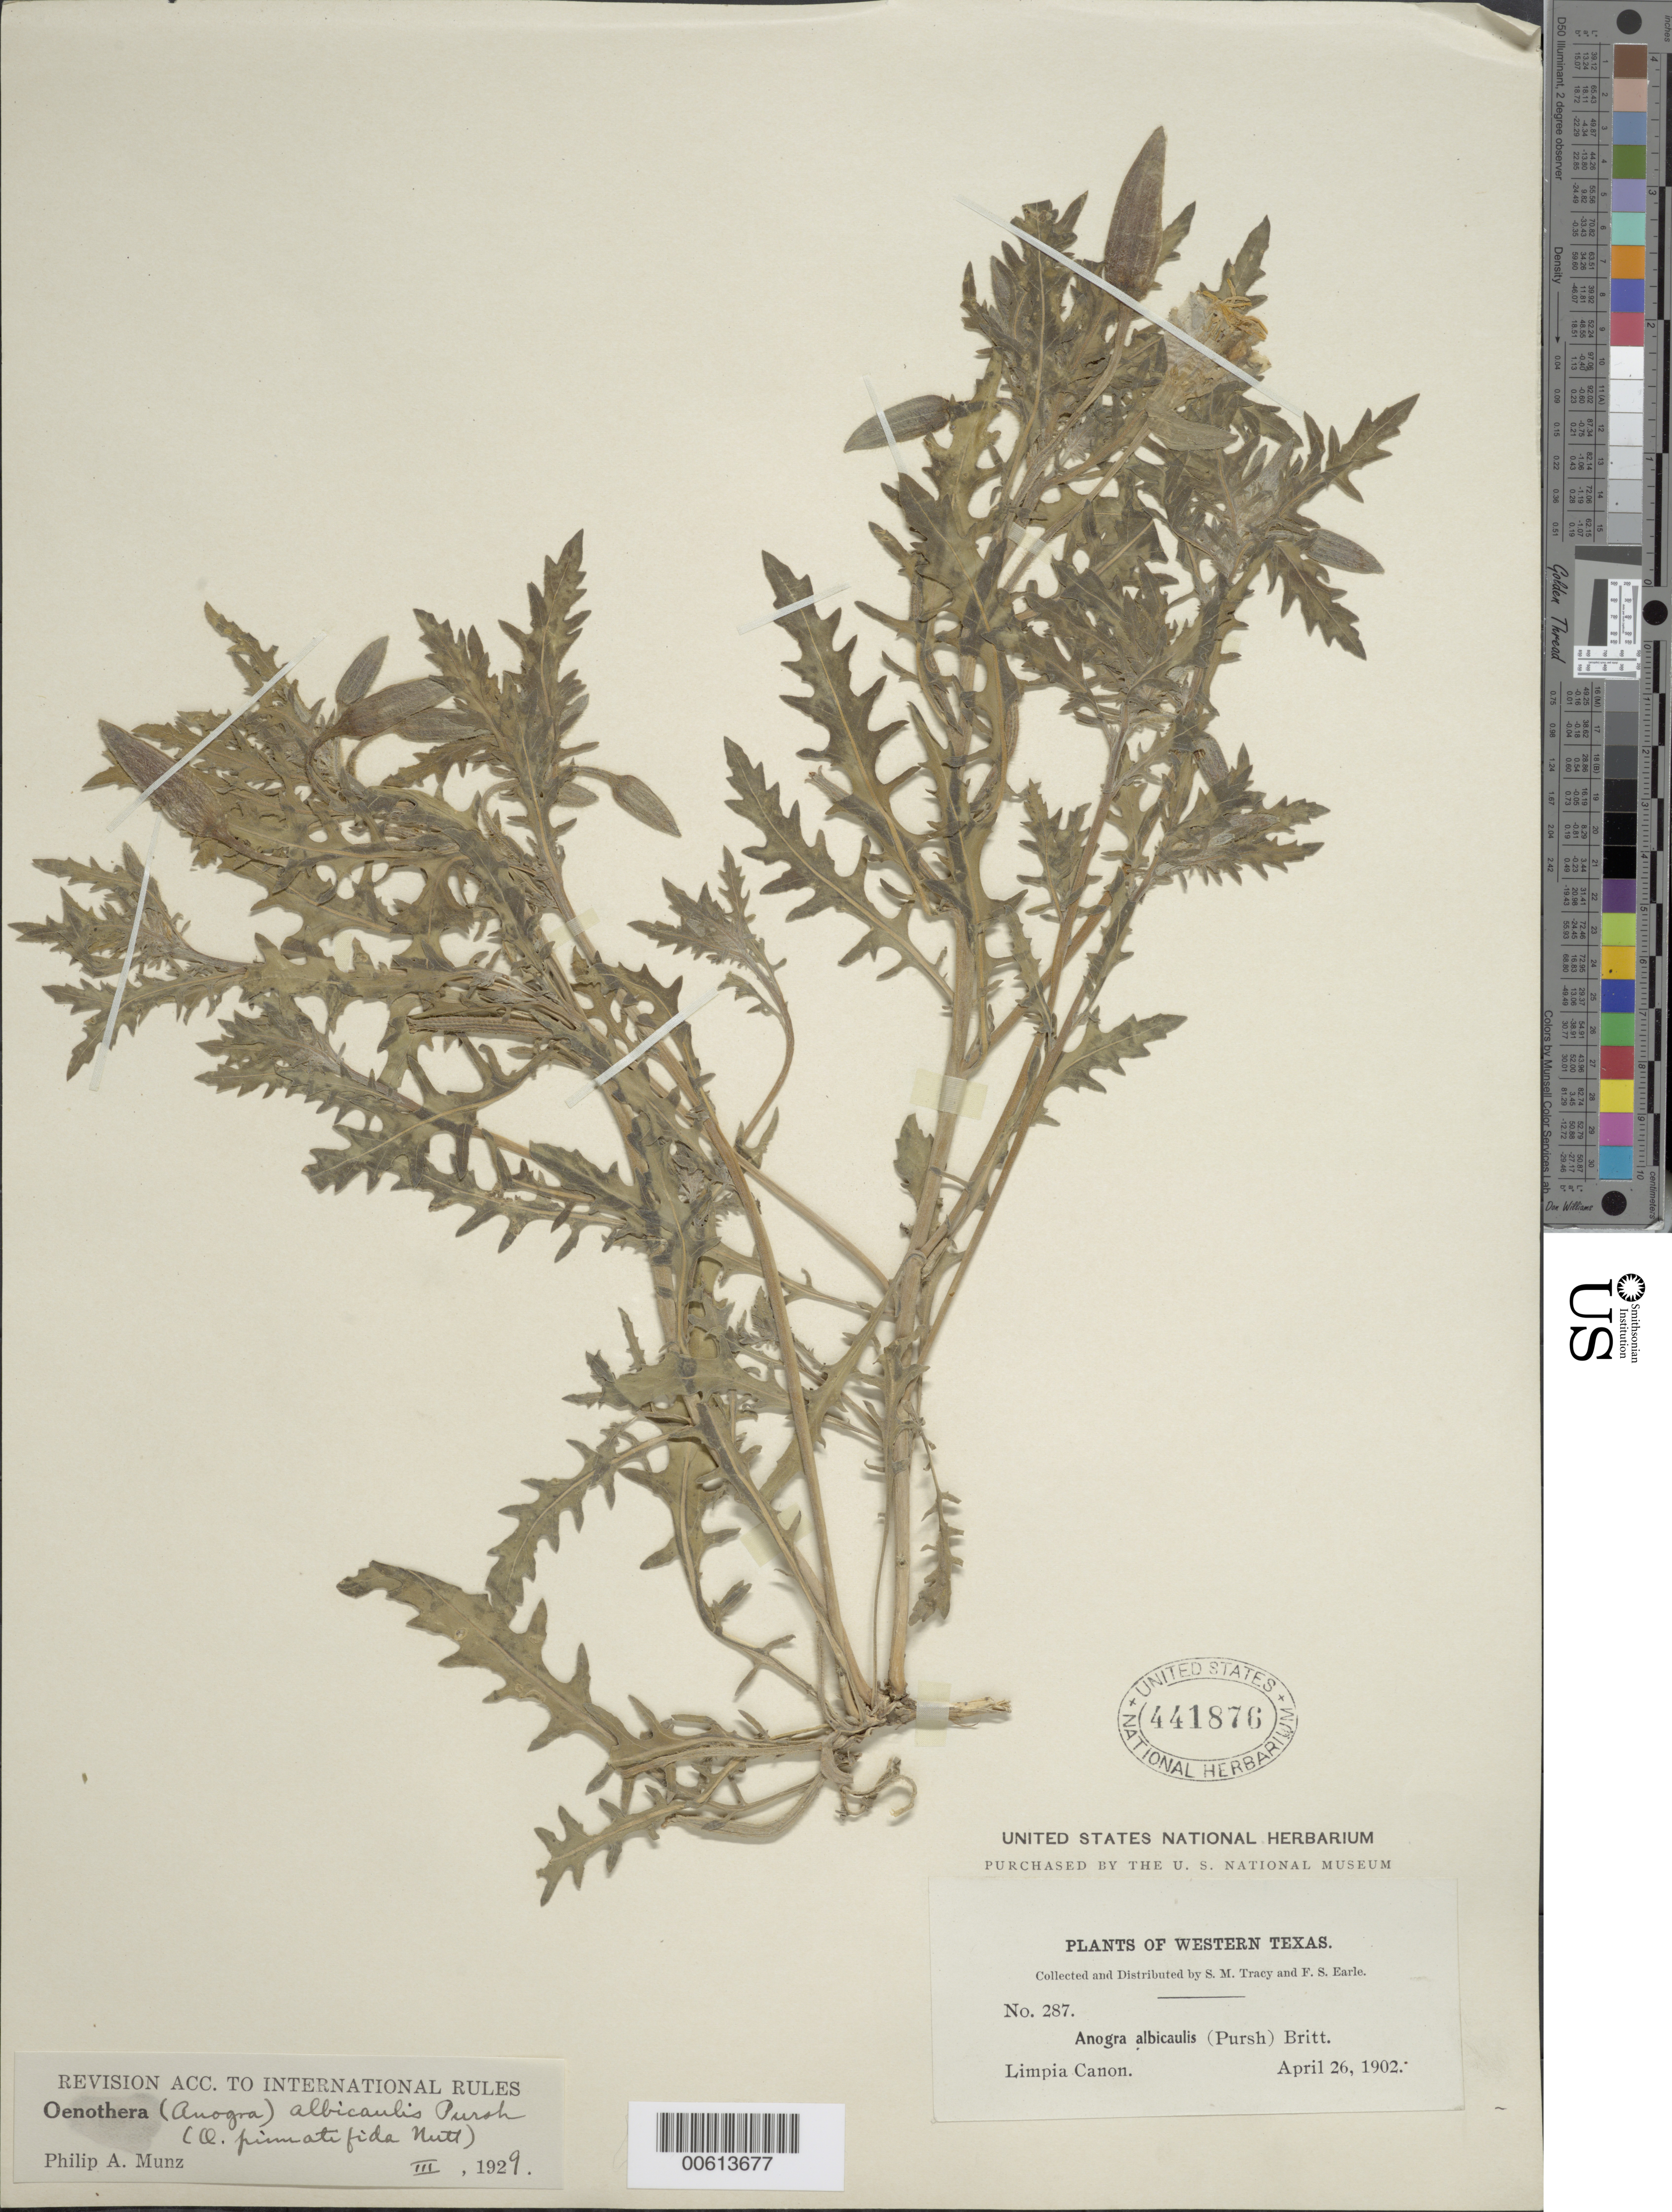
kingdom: Plantae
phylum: Tracheophyta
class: Magnoliopsida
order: Myrtales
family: Onagraceae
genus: Oenothera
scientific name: Oenothera albicaulis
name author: Pursh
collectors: S. M. Tracy & F. S. Earle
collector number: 287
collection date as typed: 26 Apr 1902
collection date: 1902-04-26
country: United States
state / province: Texas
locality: Limpia Canon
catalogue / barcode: US 441876